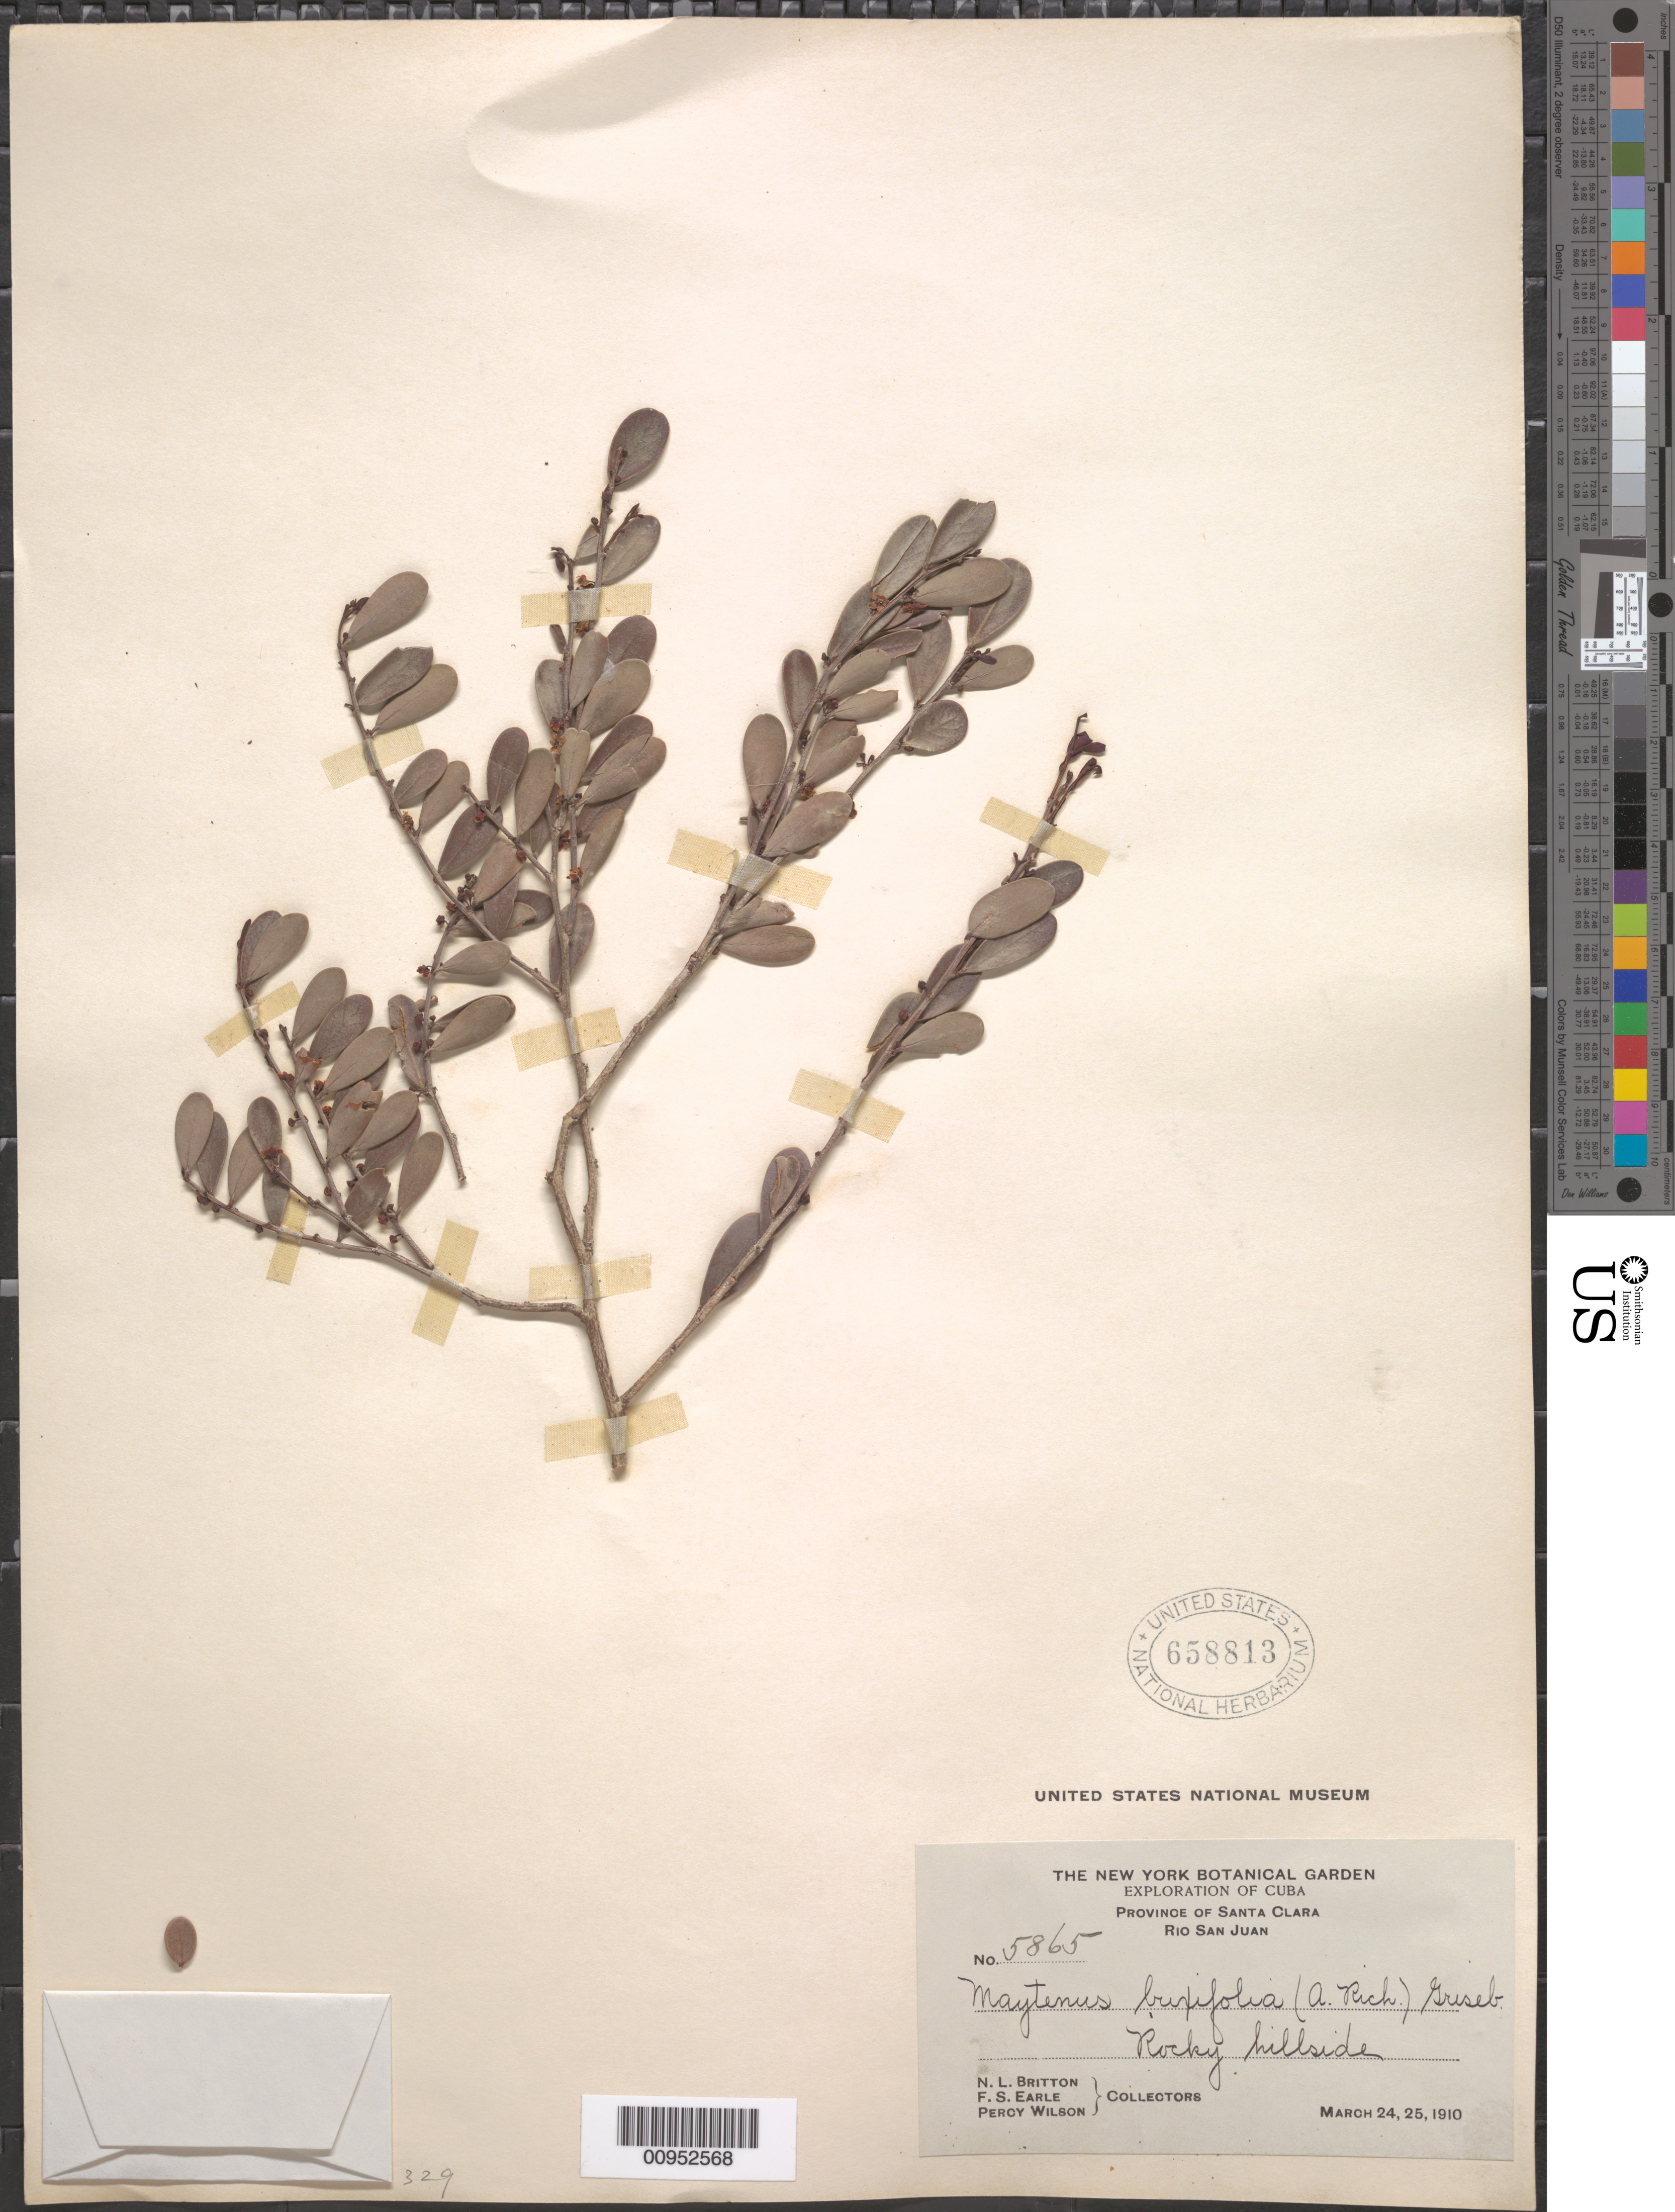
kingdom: Plantae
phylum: Tracheophyta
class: Magnoliopsida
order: Celastrales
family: Celastraceae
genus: Maytenus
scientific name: Maytenus buxifolia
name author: (A. Rich.) Griseb.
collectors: N. Britton, F. S. Earle & P. Wilson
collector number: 5865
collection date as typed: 24 Mar 1910 and 25 Mar 1910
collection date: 1910-03-24,1910-03-25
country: Cuba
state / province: Santa Clara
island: Cuba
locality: Río San Juan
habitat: Rocky hillside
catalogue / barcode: US 658813